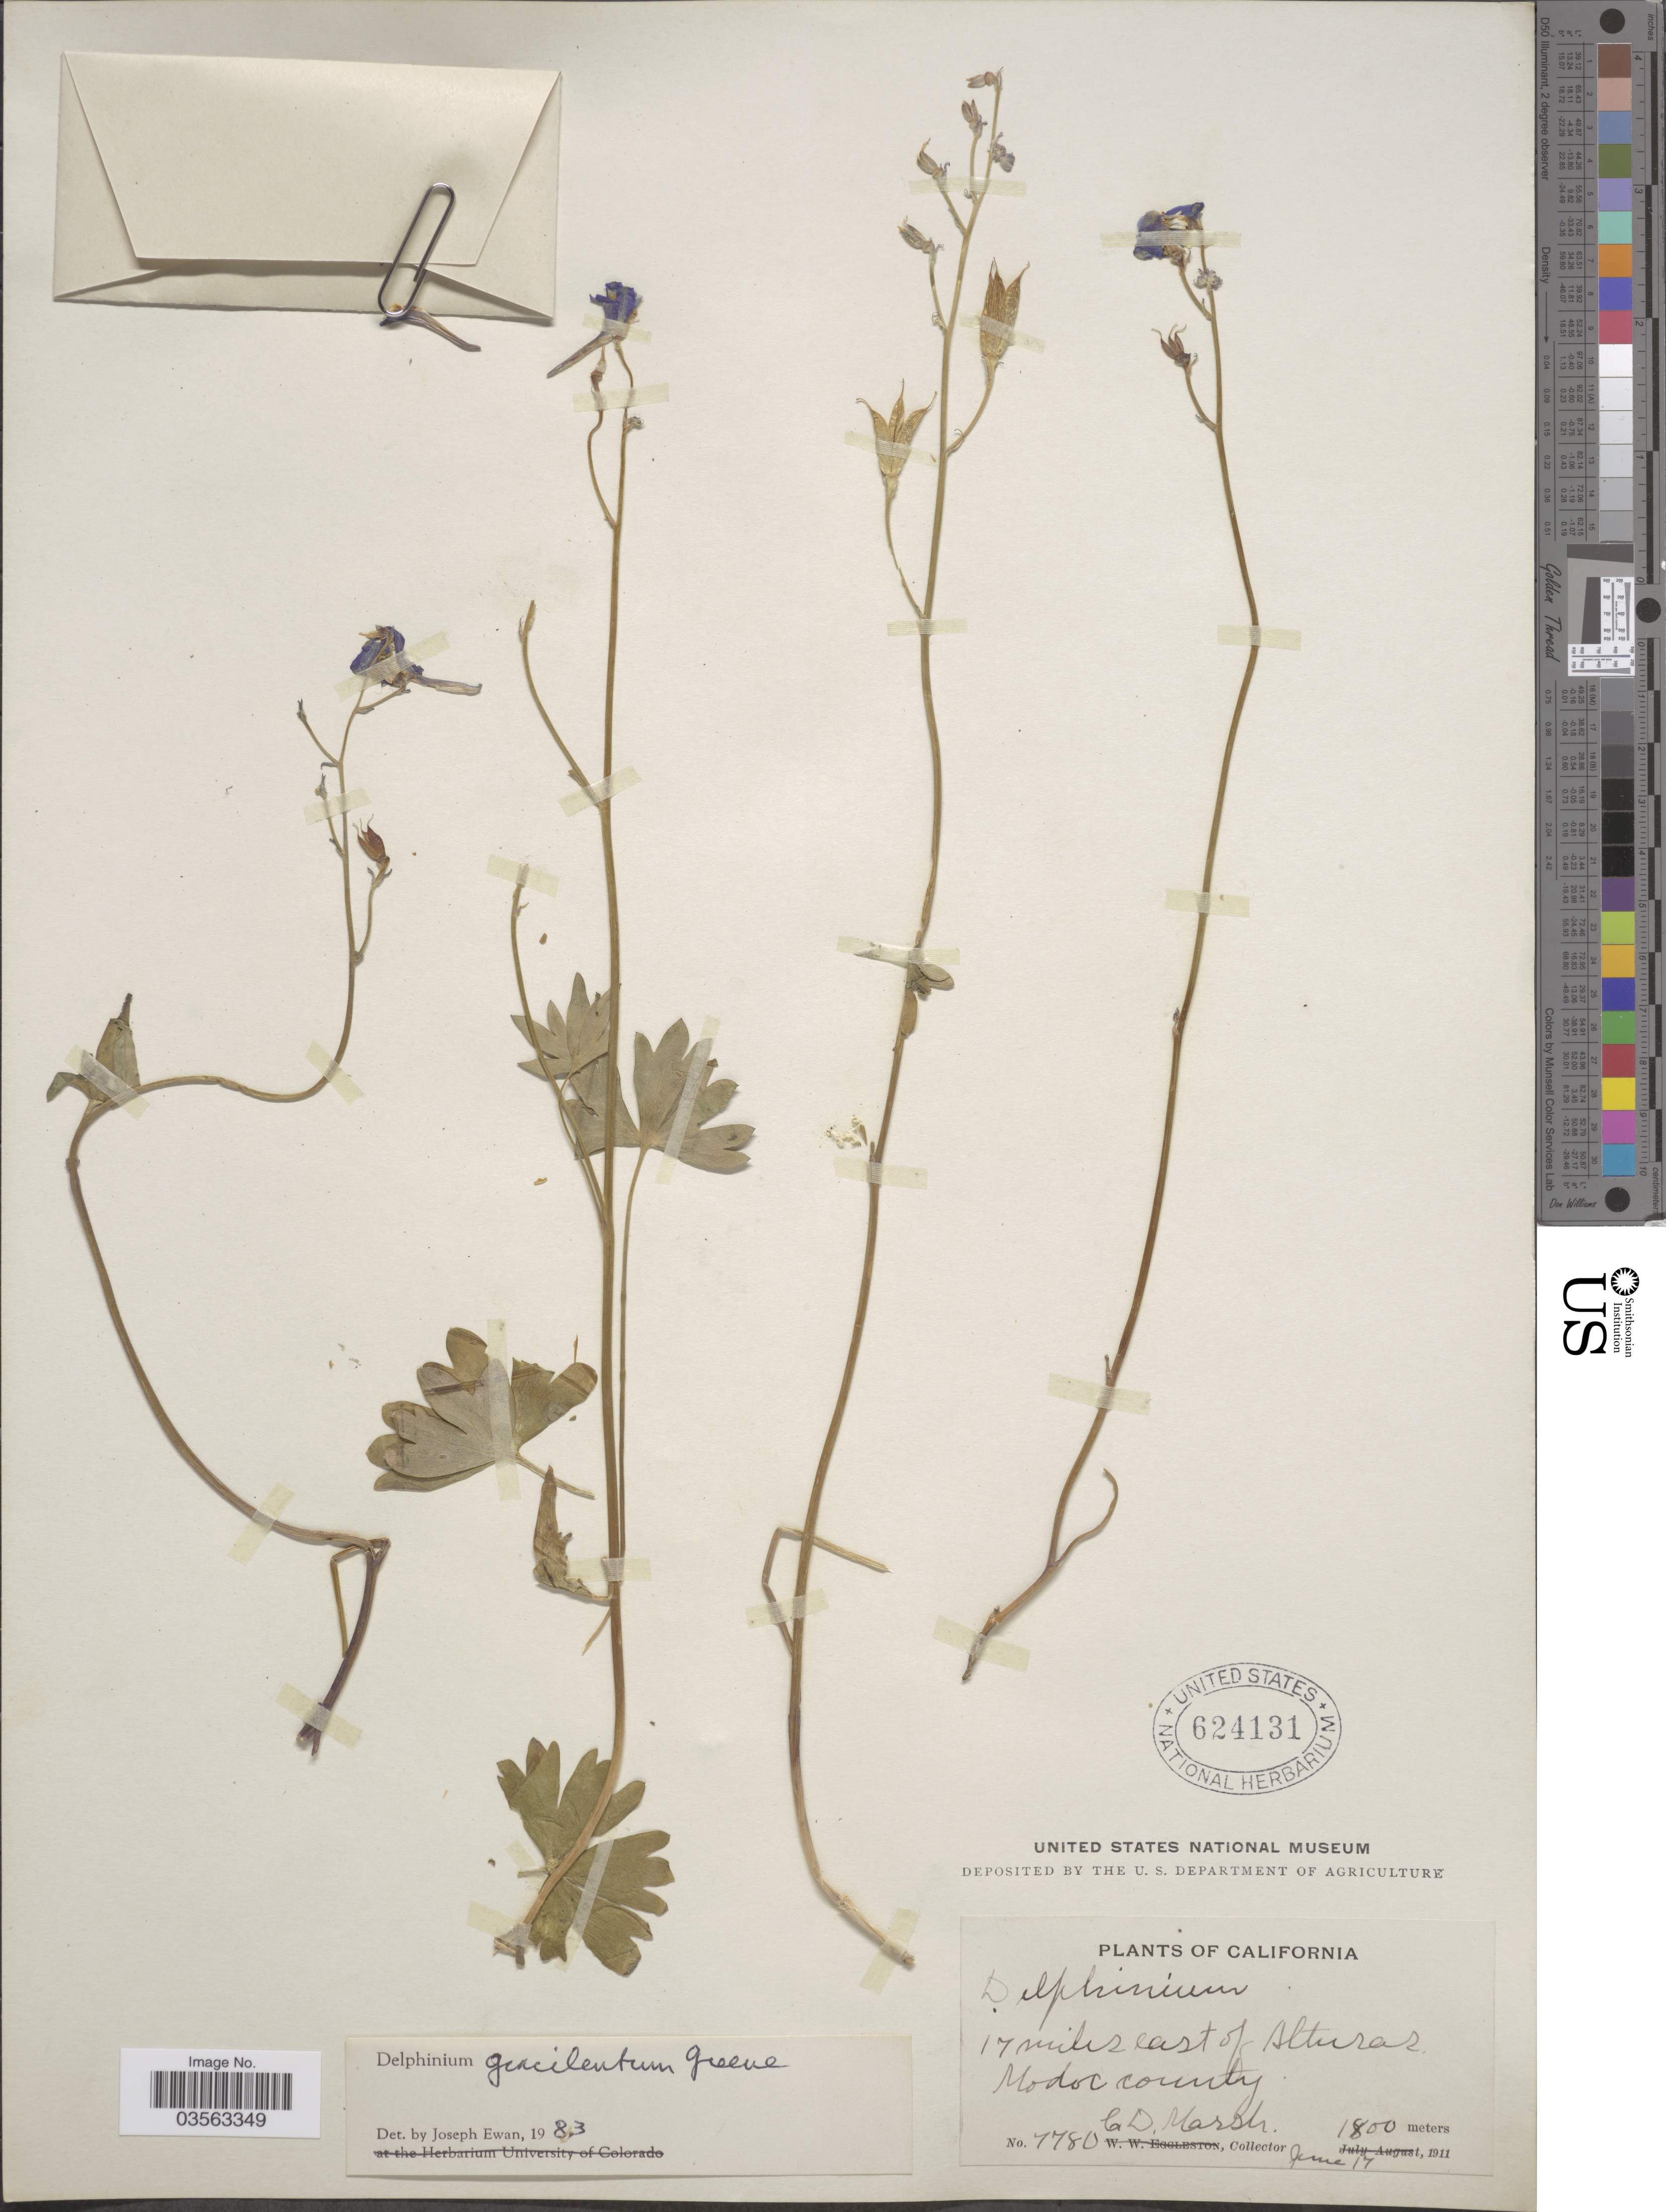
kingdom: Plantae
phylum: Tracheophyta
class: Magnoliopsida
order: Ranunculales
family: Ranunculaceae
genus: Delphinium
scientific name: Delphinium gracilentum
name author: Greene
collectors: C. D. Marsh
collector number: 7780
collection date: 1911-06-17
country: United States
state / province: California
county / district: Modoc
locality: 17 miles east of Alturas. Modoc County.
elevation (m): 1800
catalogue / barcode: US 624131